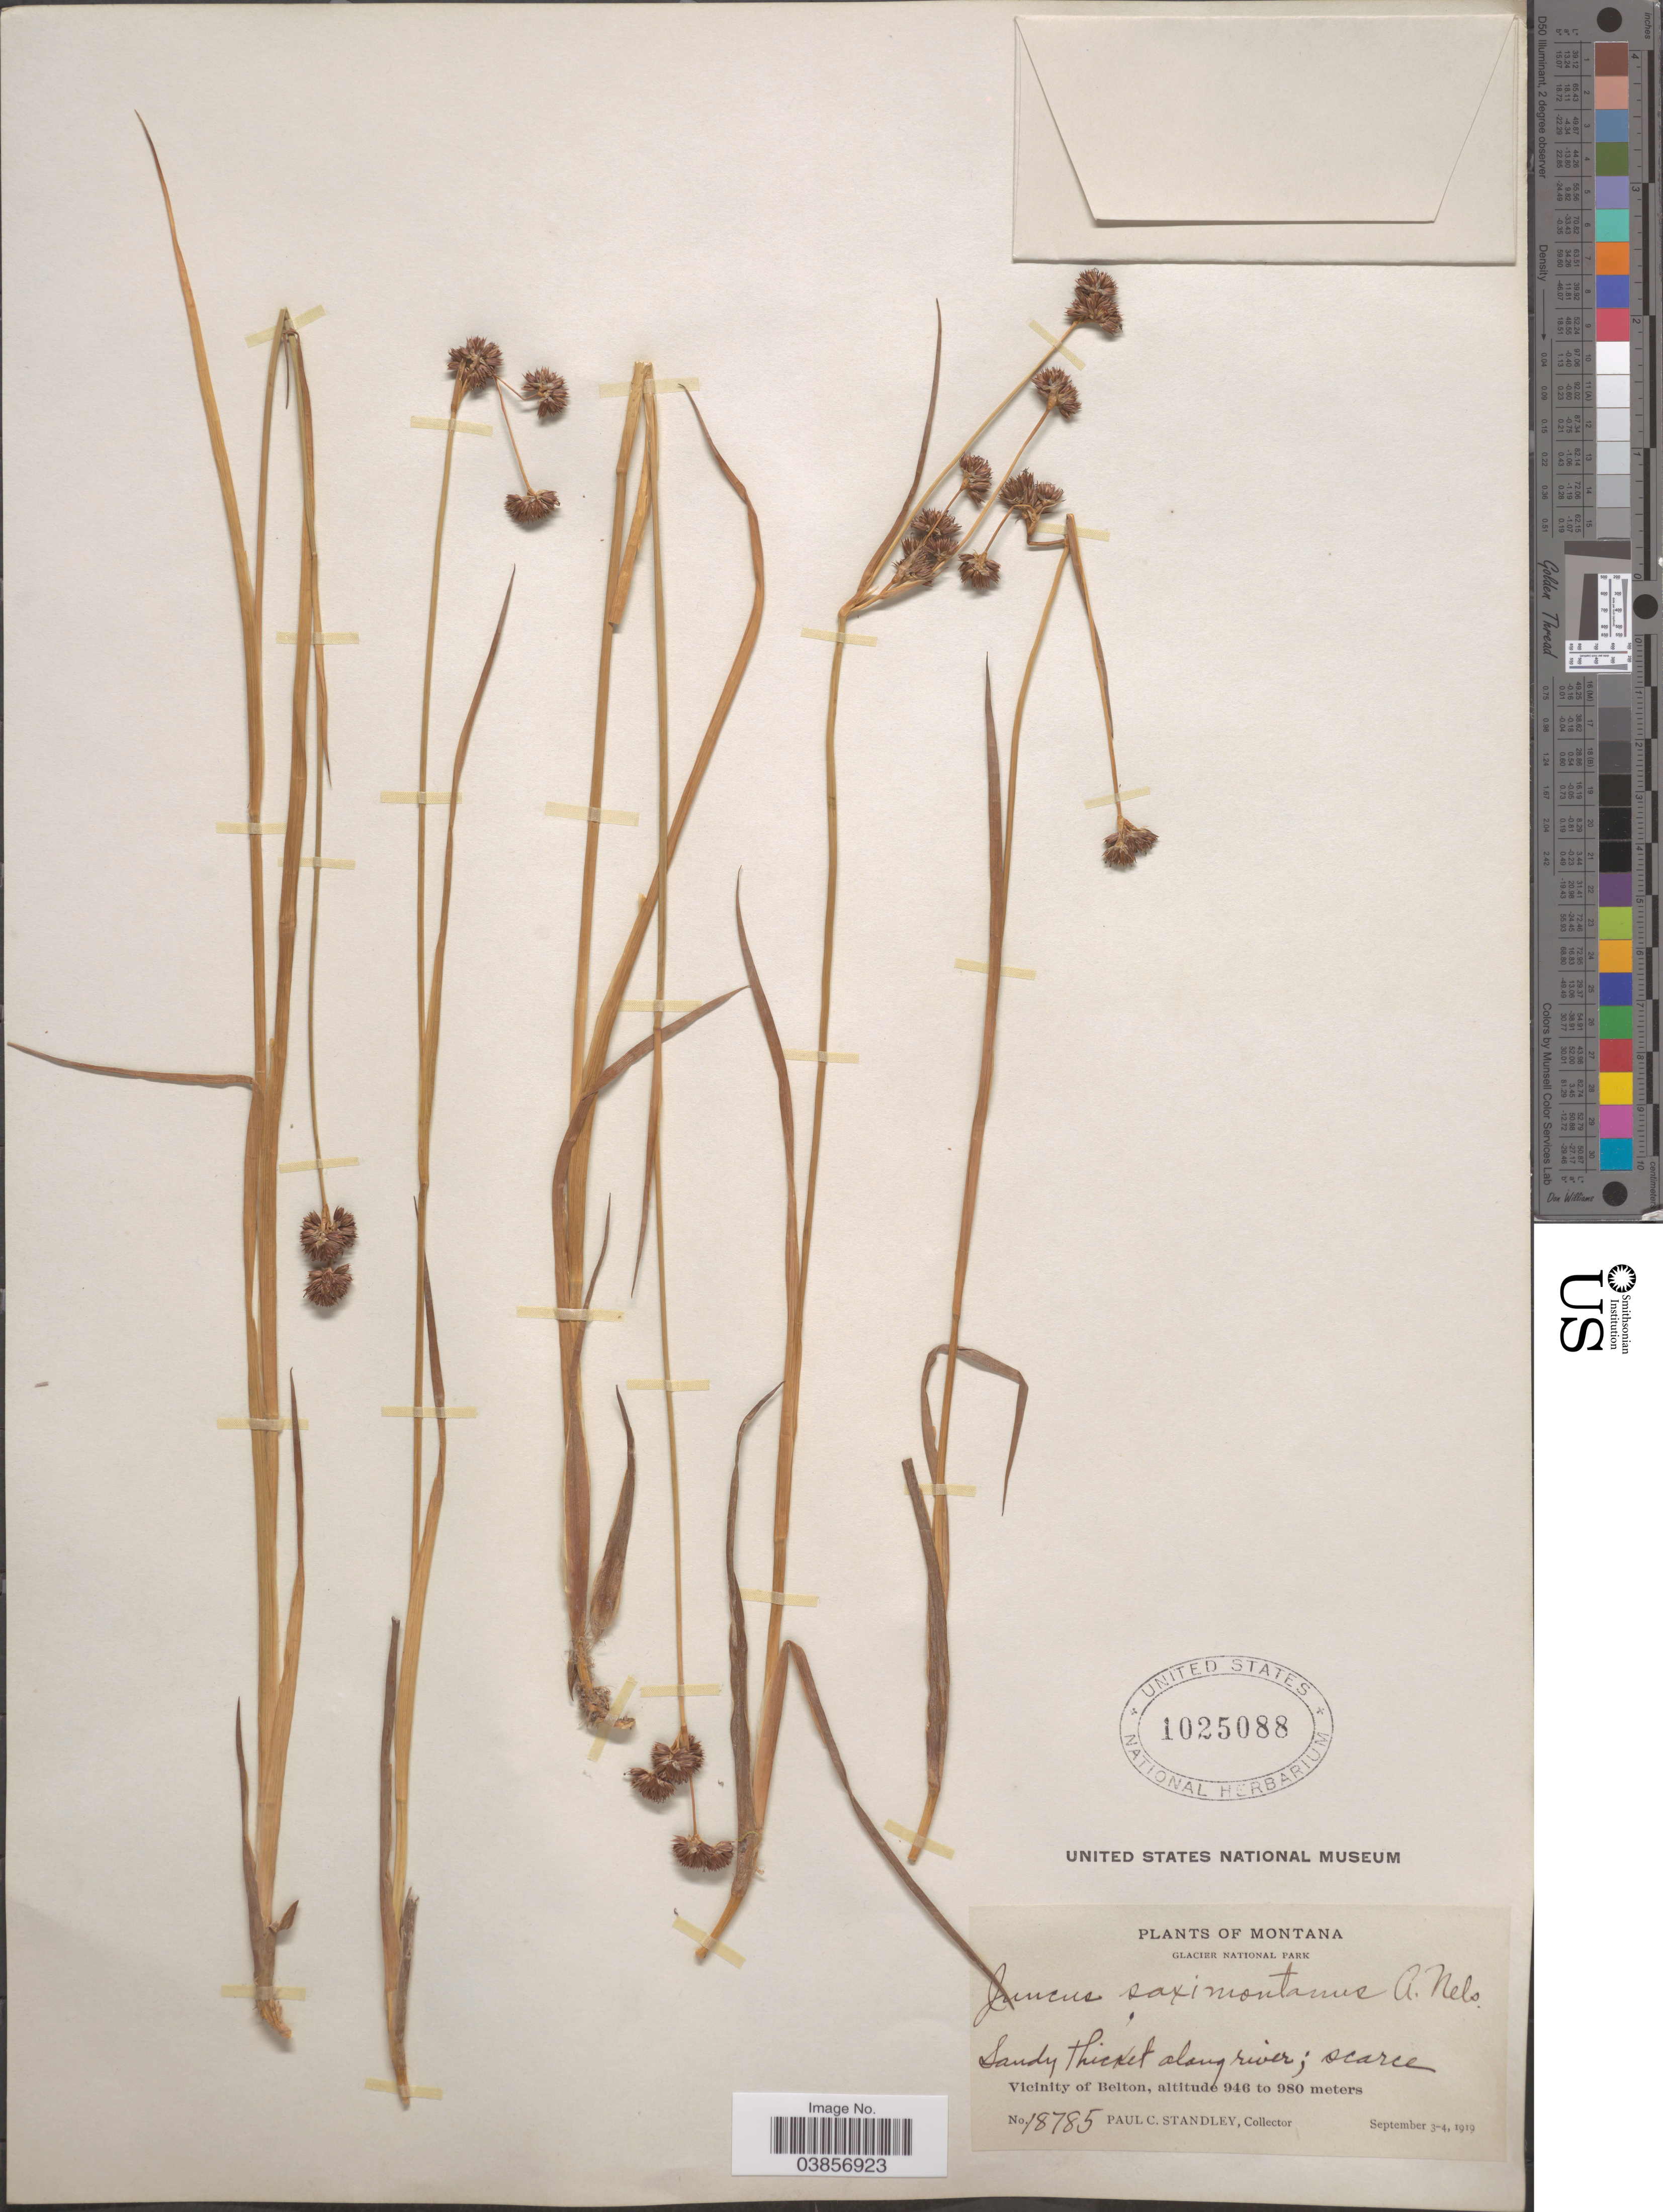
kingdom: Plantae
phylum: Tracheophyta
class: Liliopsida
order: Poales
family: Juncaceae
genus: Juncus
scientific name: Juncus saximontanus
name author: A. Nelson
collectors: P. C. Standley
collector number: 18785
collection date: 1919-09-03/1919-09-04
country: United States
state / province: Montana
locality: Glacier National Park. Vicinity of Belton.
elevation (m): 946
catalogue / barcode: US 1025088